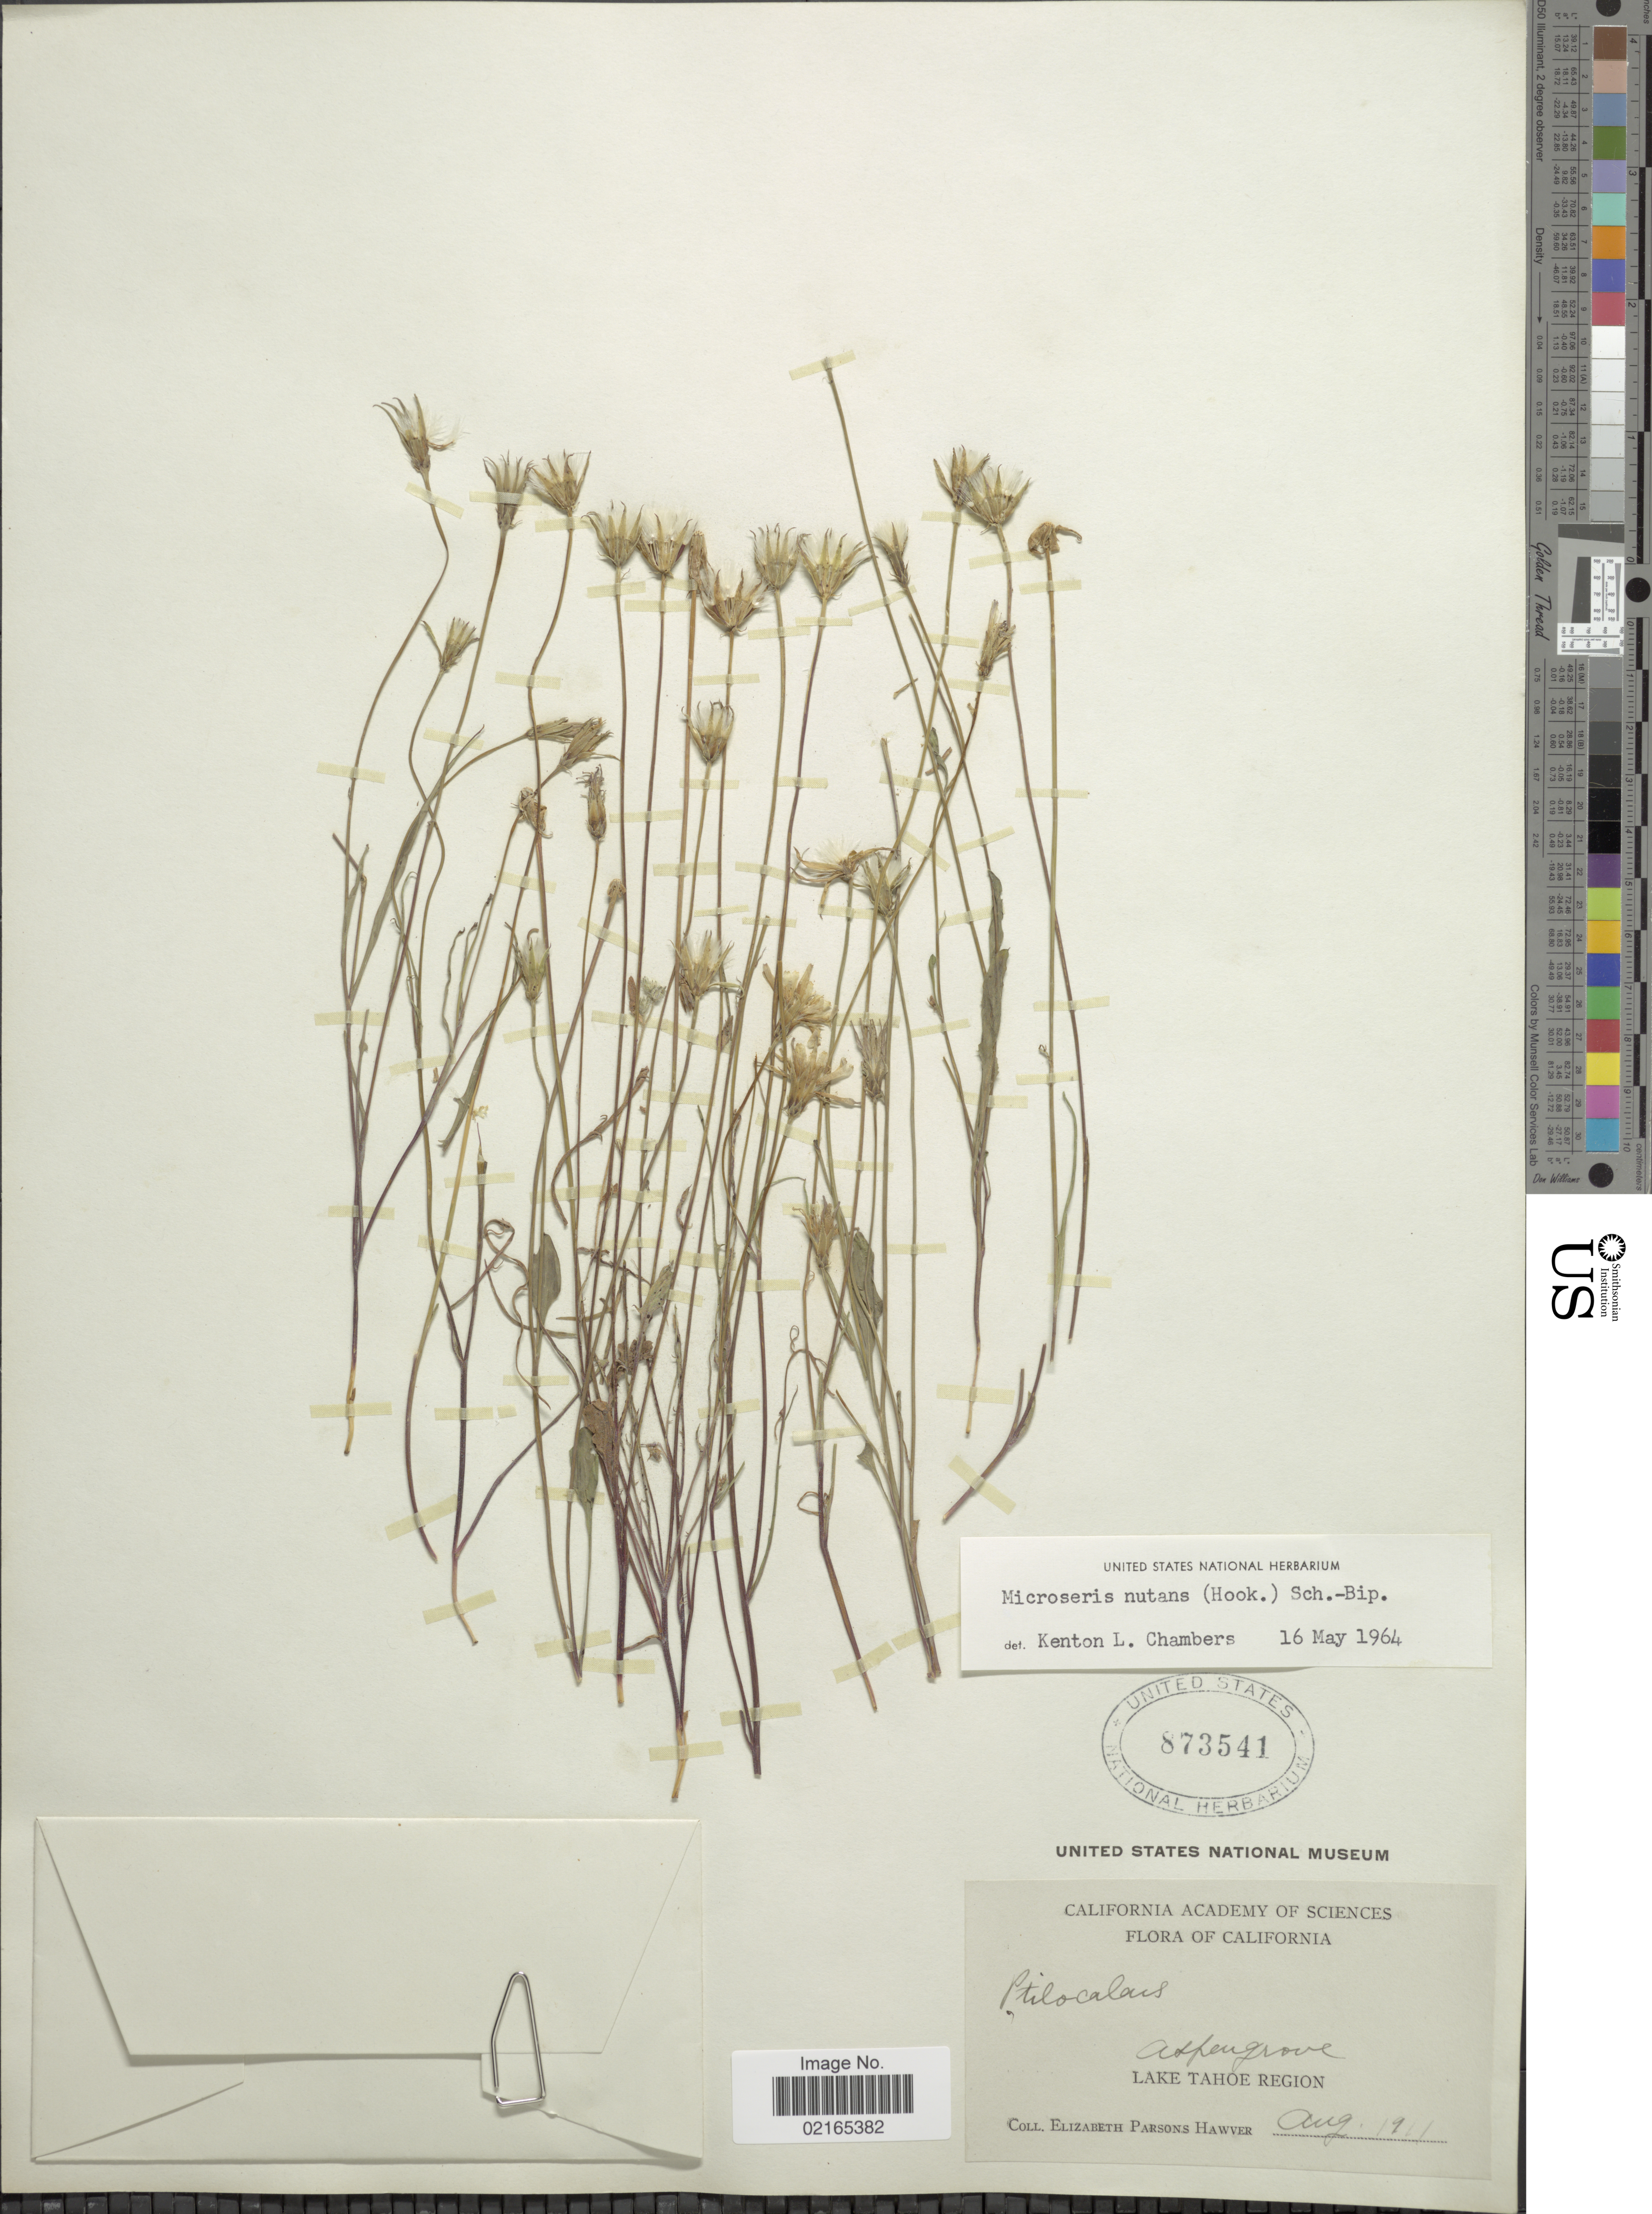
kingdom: Plantae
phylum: Tracheophyta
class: Magnoliopsida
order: Asterales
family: Asteraceae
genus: Microseris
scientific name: Microseris nutans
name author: (Hook.) Sch. Bip.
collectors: E. Hawver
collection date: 1911-08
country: United States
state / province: California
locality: Aspen grove, Lake Tahoe Region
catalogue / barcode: US 873541